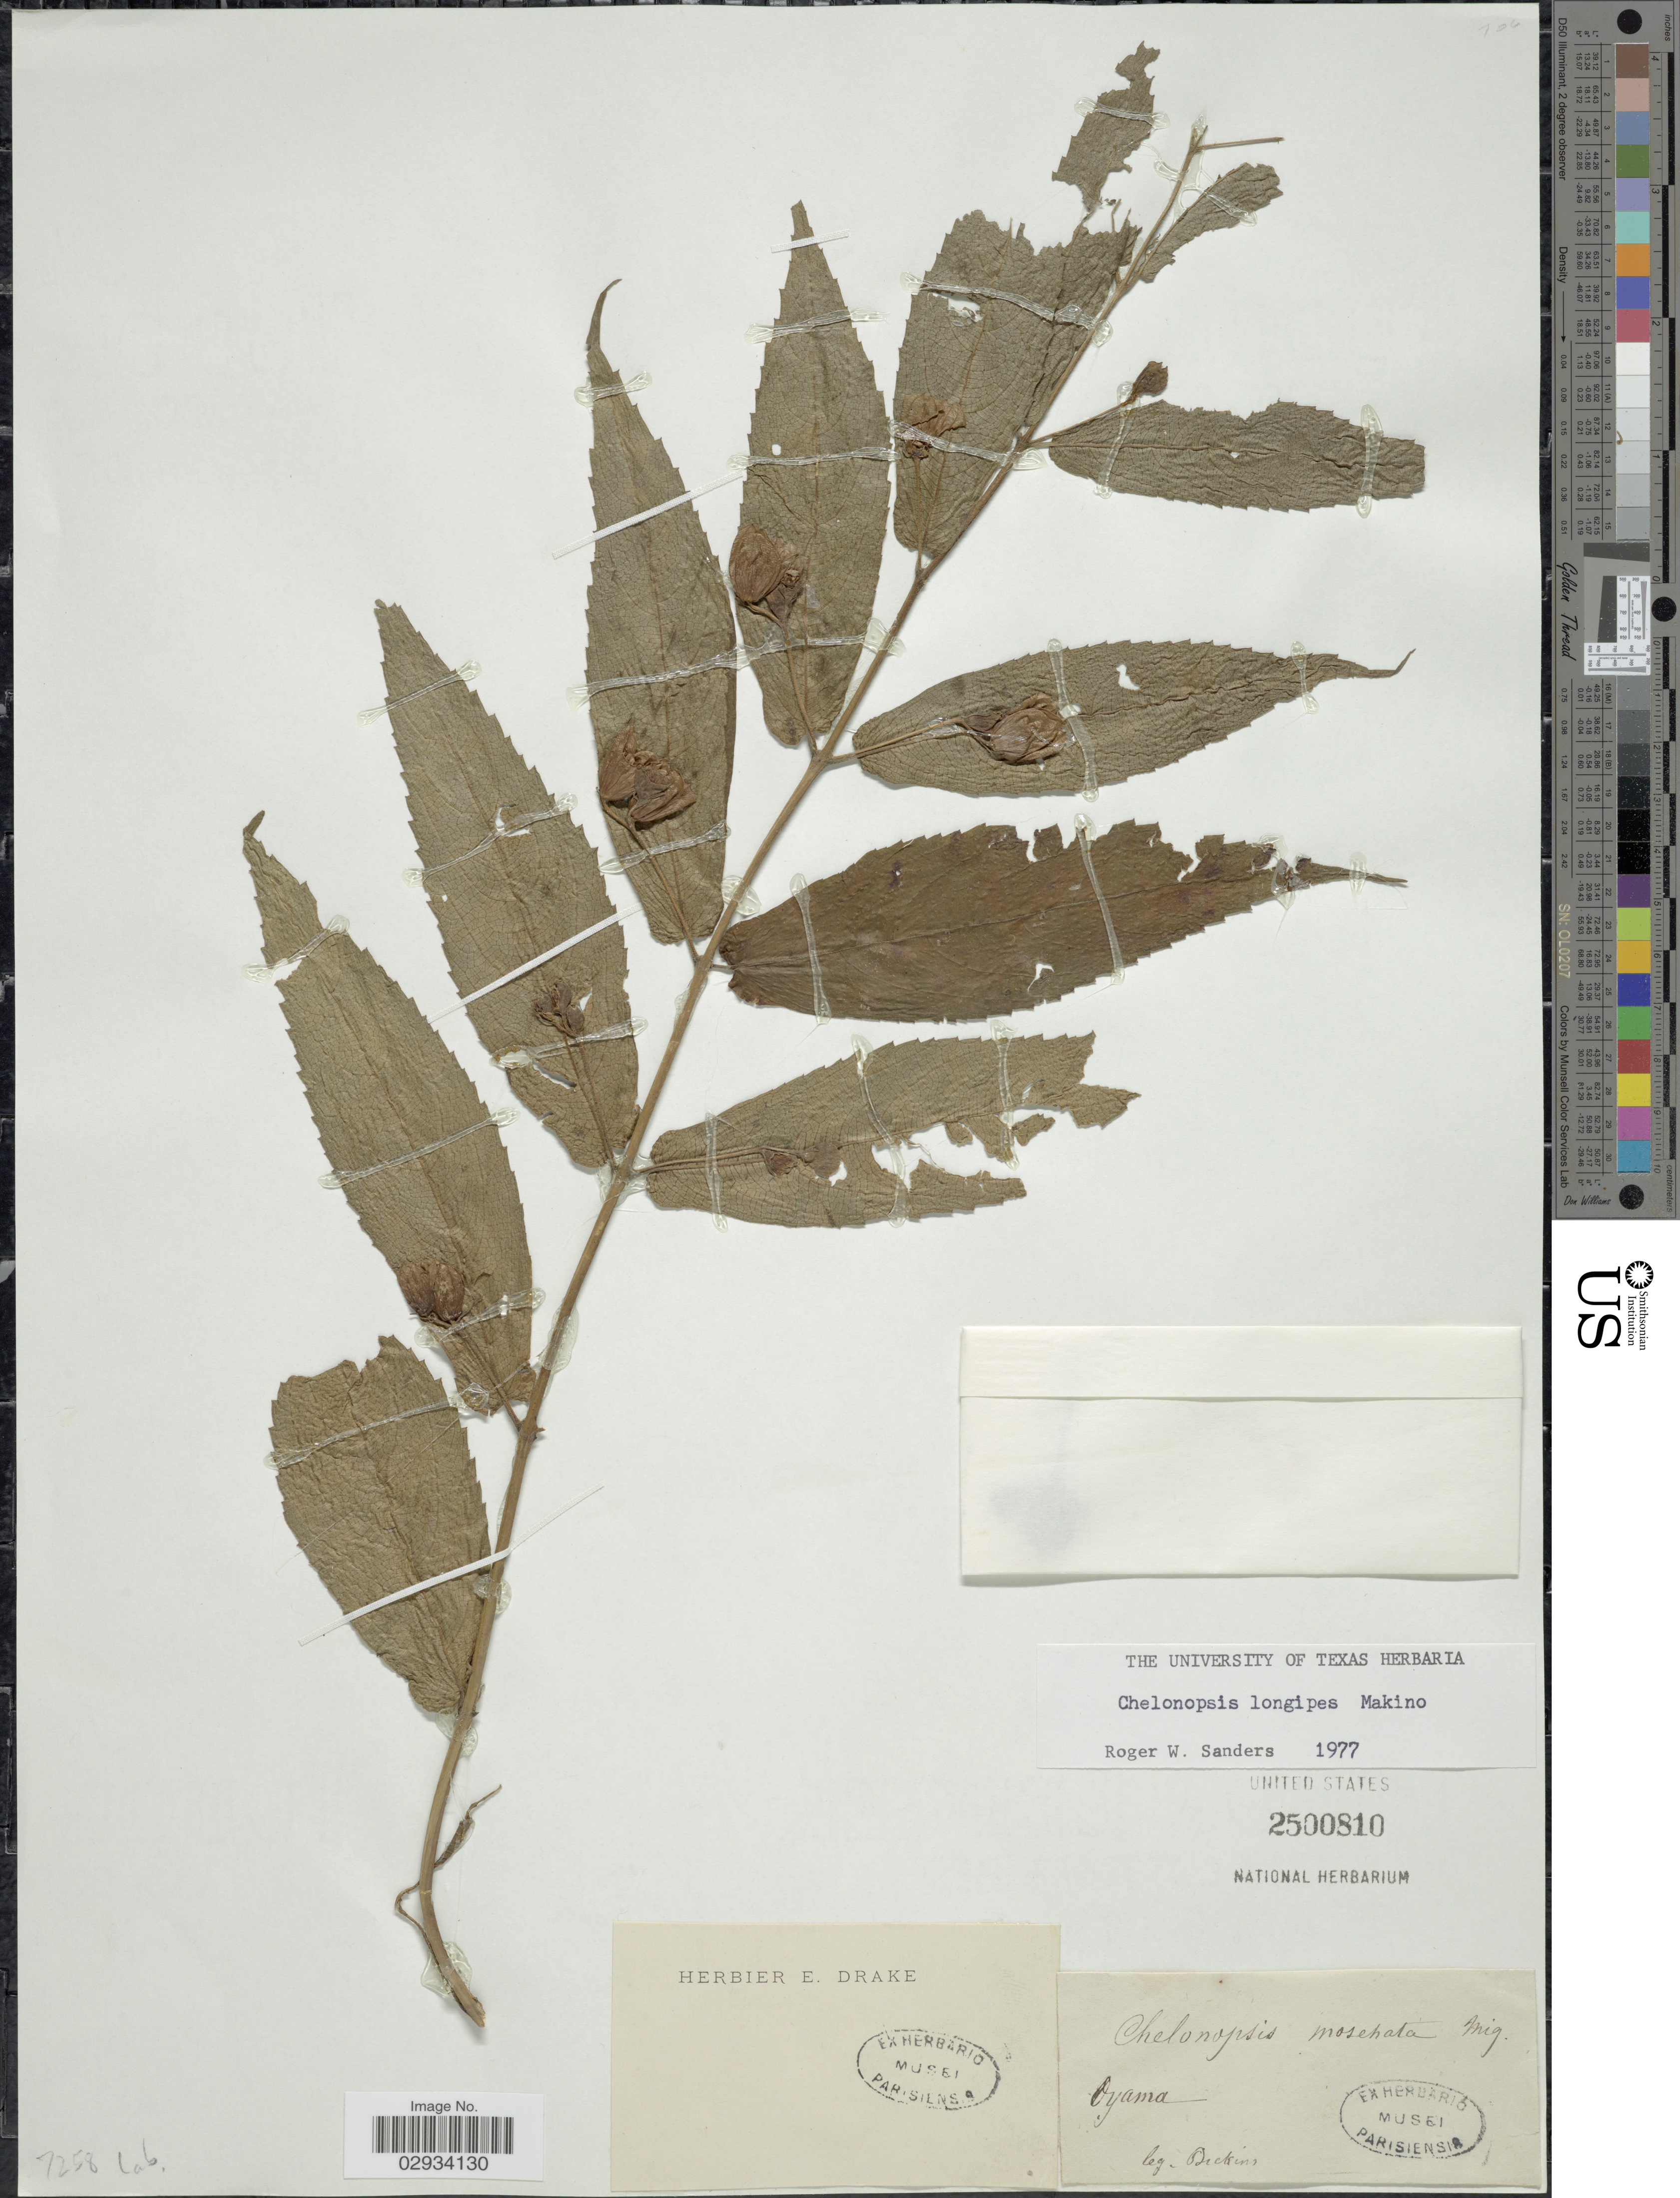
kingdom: Plantae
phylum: Tracheophyta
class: Magnoliopsida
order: Lamiales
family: Lamiaceae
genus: Chelonopsis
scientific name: Chelonopsis longipes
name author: Makino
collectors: Dickins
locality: Oyama.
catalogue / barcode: US 2500810